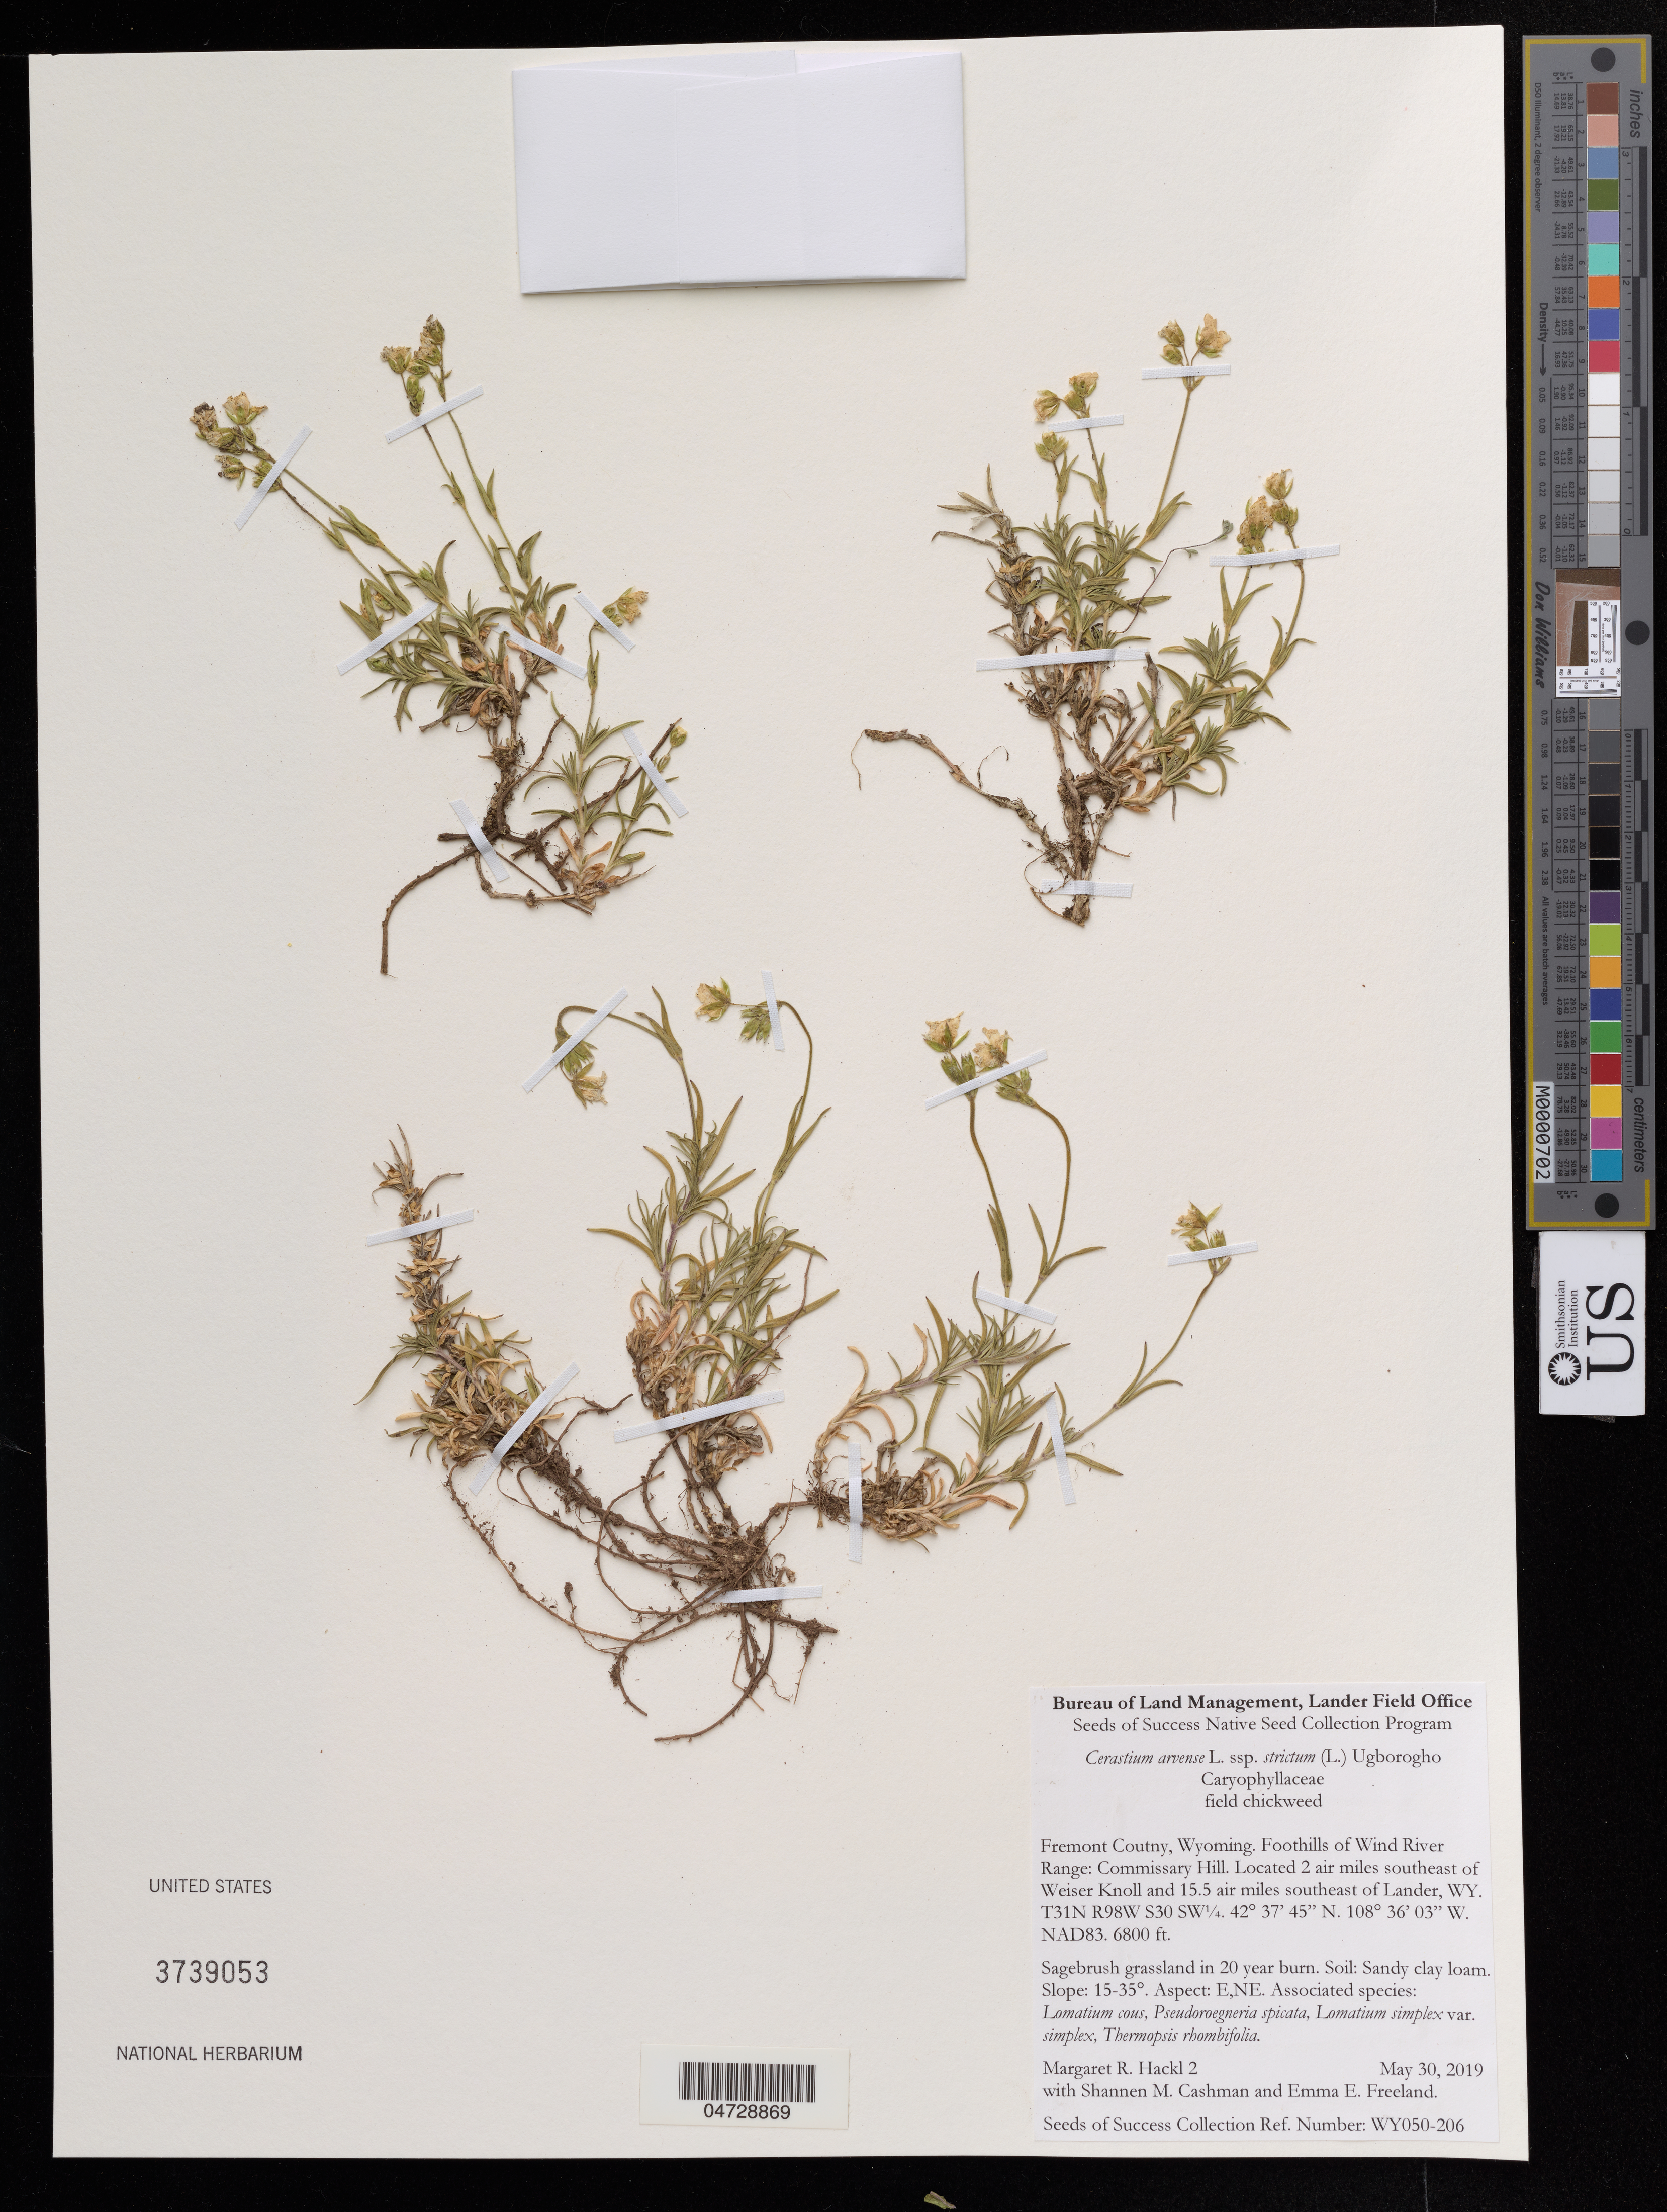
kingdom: Plantae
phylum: Tracheophyta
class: Magnoliopsida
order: Caryophyllales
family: Caryophyllaceae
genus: Cerastium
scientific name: Cerastium arvense subsp. strictum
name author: (L.) Ugborogho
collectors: M. Hackl, S. Cashman & E. Freeland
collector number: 2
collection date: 2019-05-30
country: United States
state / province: Wyoming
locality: Fremont Coutny. Foothills of Wind River Range: Commissary Hill. Located 2 air miles southeast of Weiser Knoll and 15.5 air miles southeast of Lander, WY. T31N R98W S30 SW¼.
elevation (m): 2073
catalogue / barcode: US 3739053